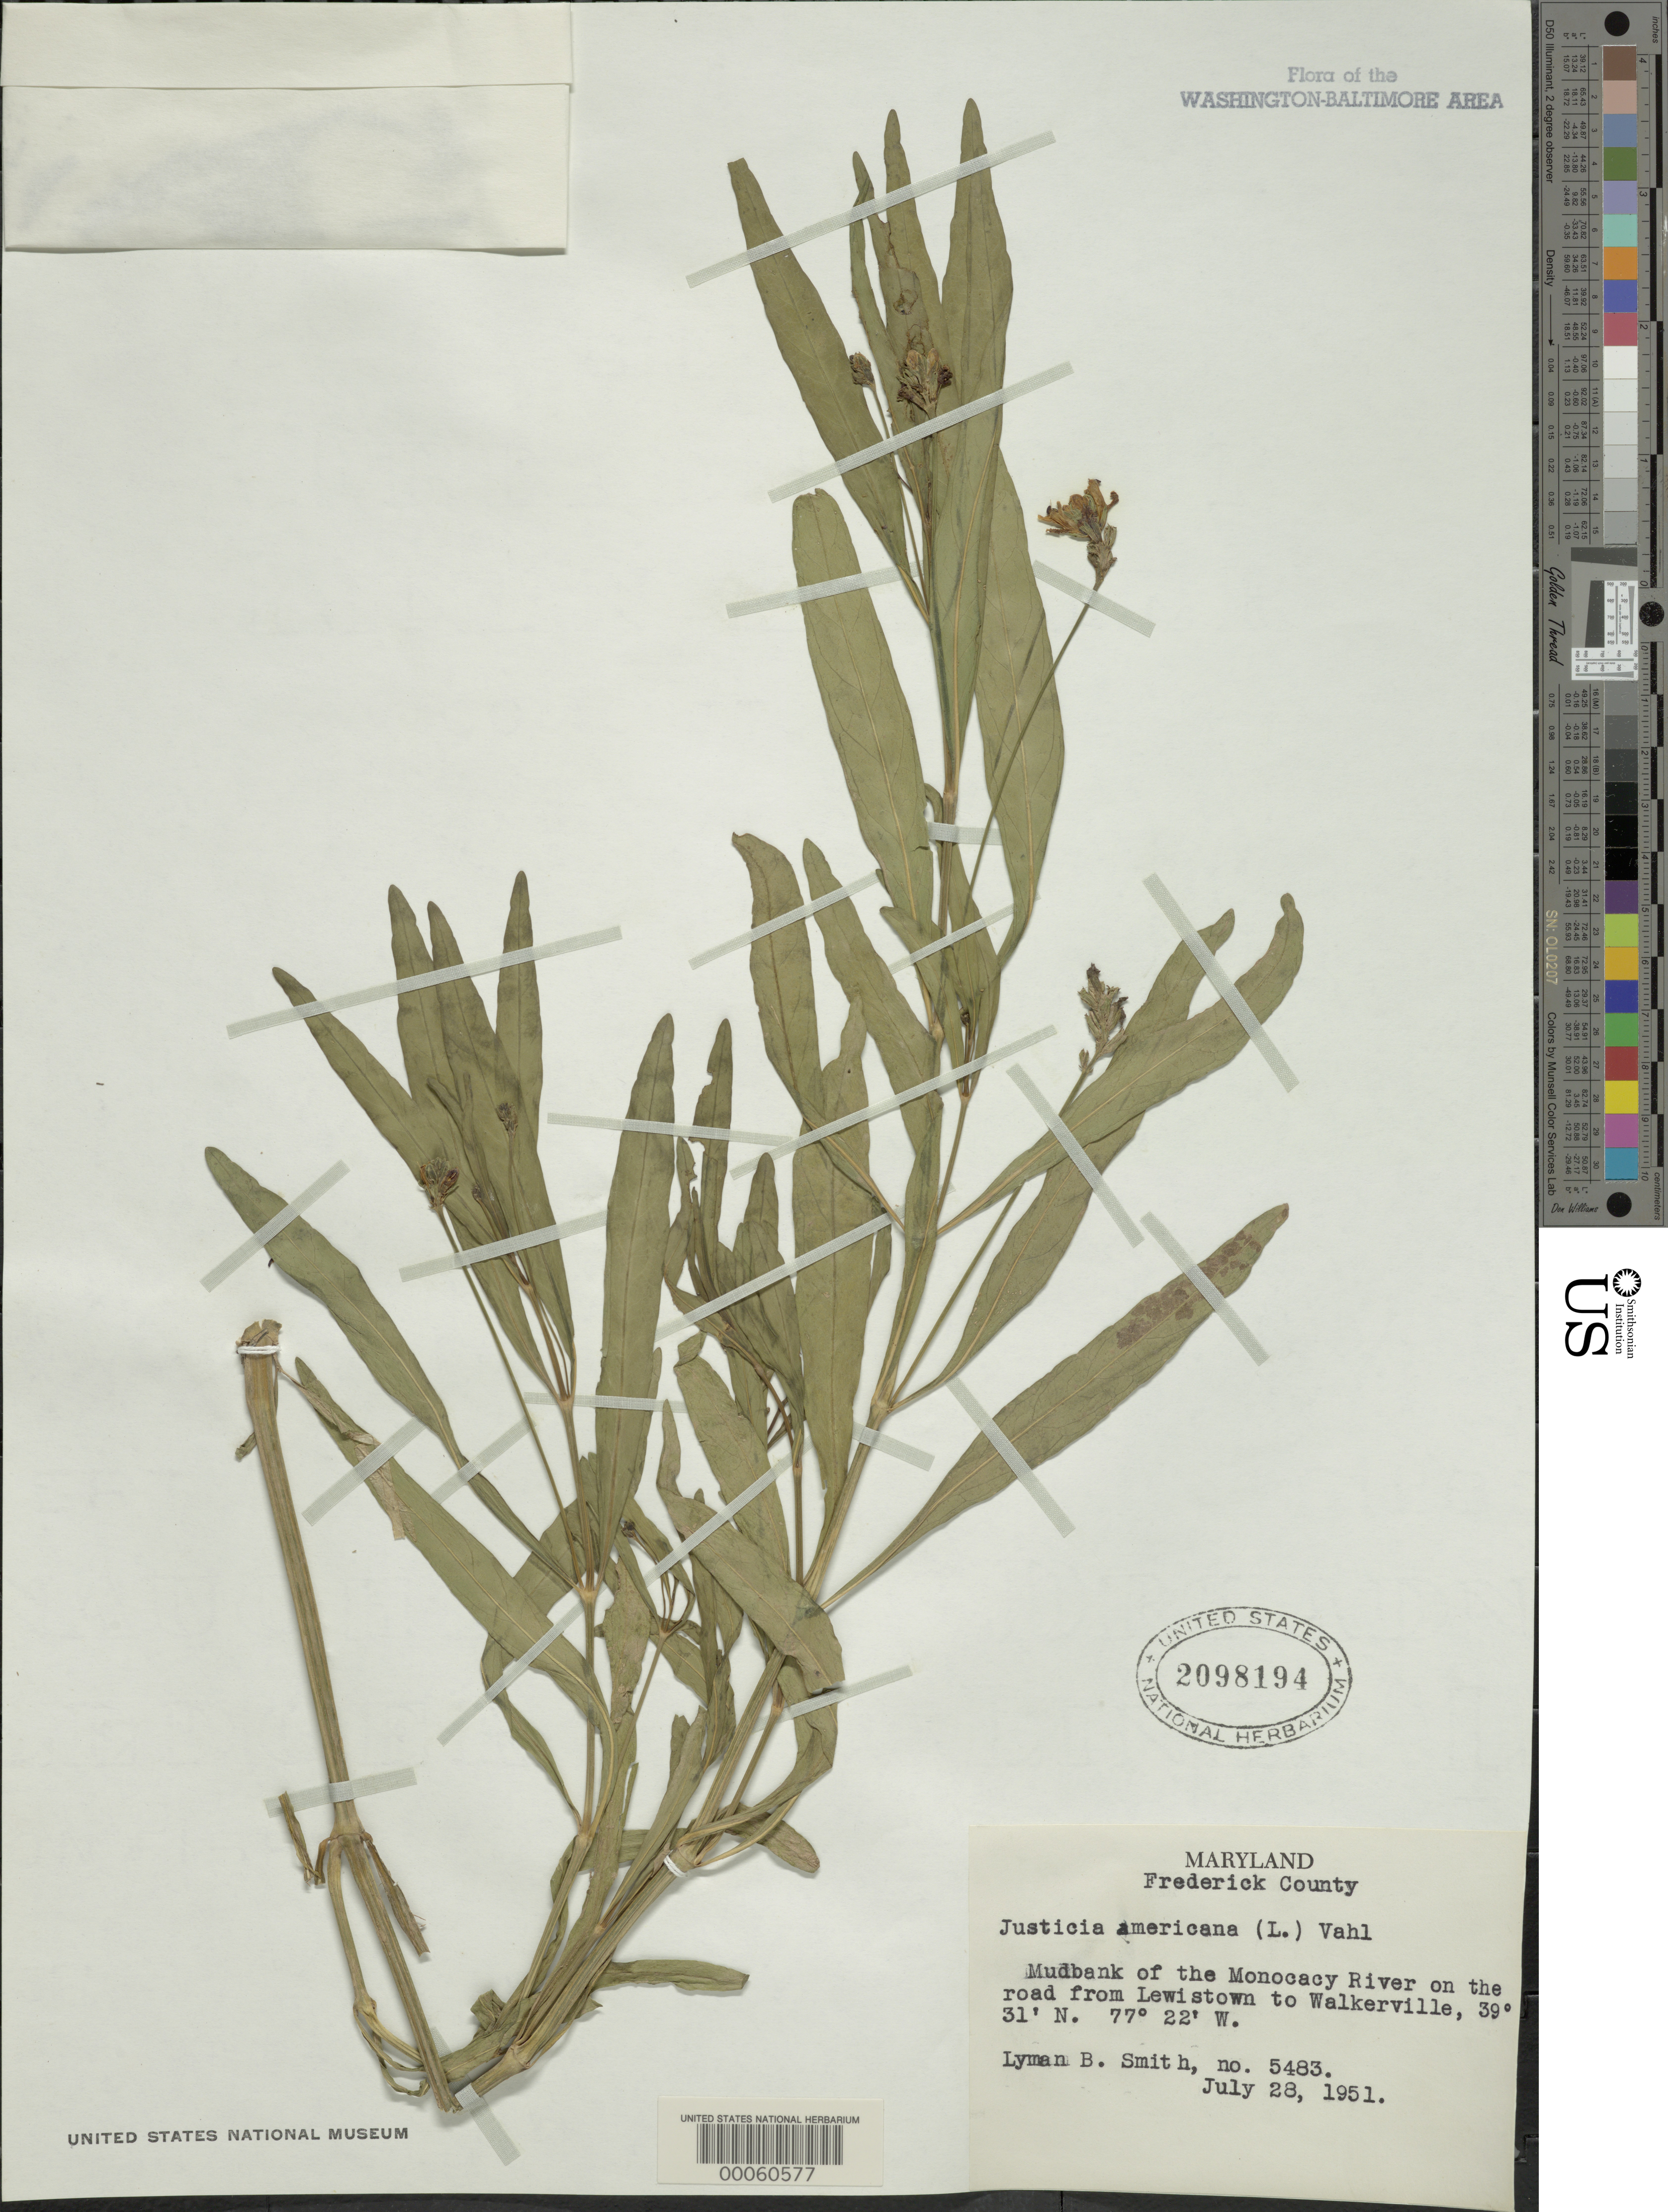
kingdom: Plantae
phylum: Tracheophyta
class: Magnoliopsida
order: Lamiales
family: Acanthaceae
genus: Justicia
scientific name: Justicia americana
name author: (L.) Vahl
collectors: L. Smith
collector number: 5483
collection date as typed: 28 Jul 1951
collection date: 1951-07-28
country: United States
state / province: Maryland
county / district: Frederick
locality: Monocacy River, Lewistown to Walkerville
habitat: Mudbank of roadway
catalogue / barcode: US 2098194